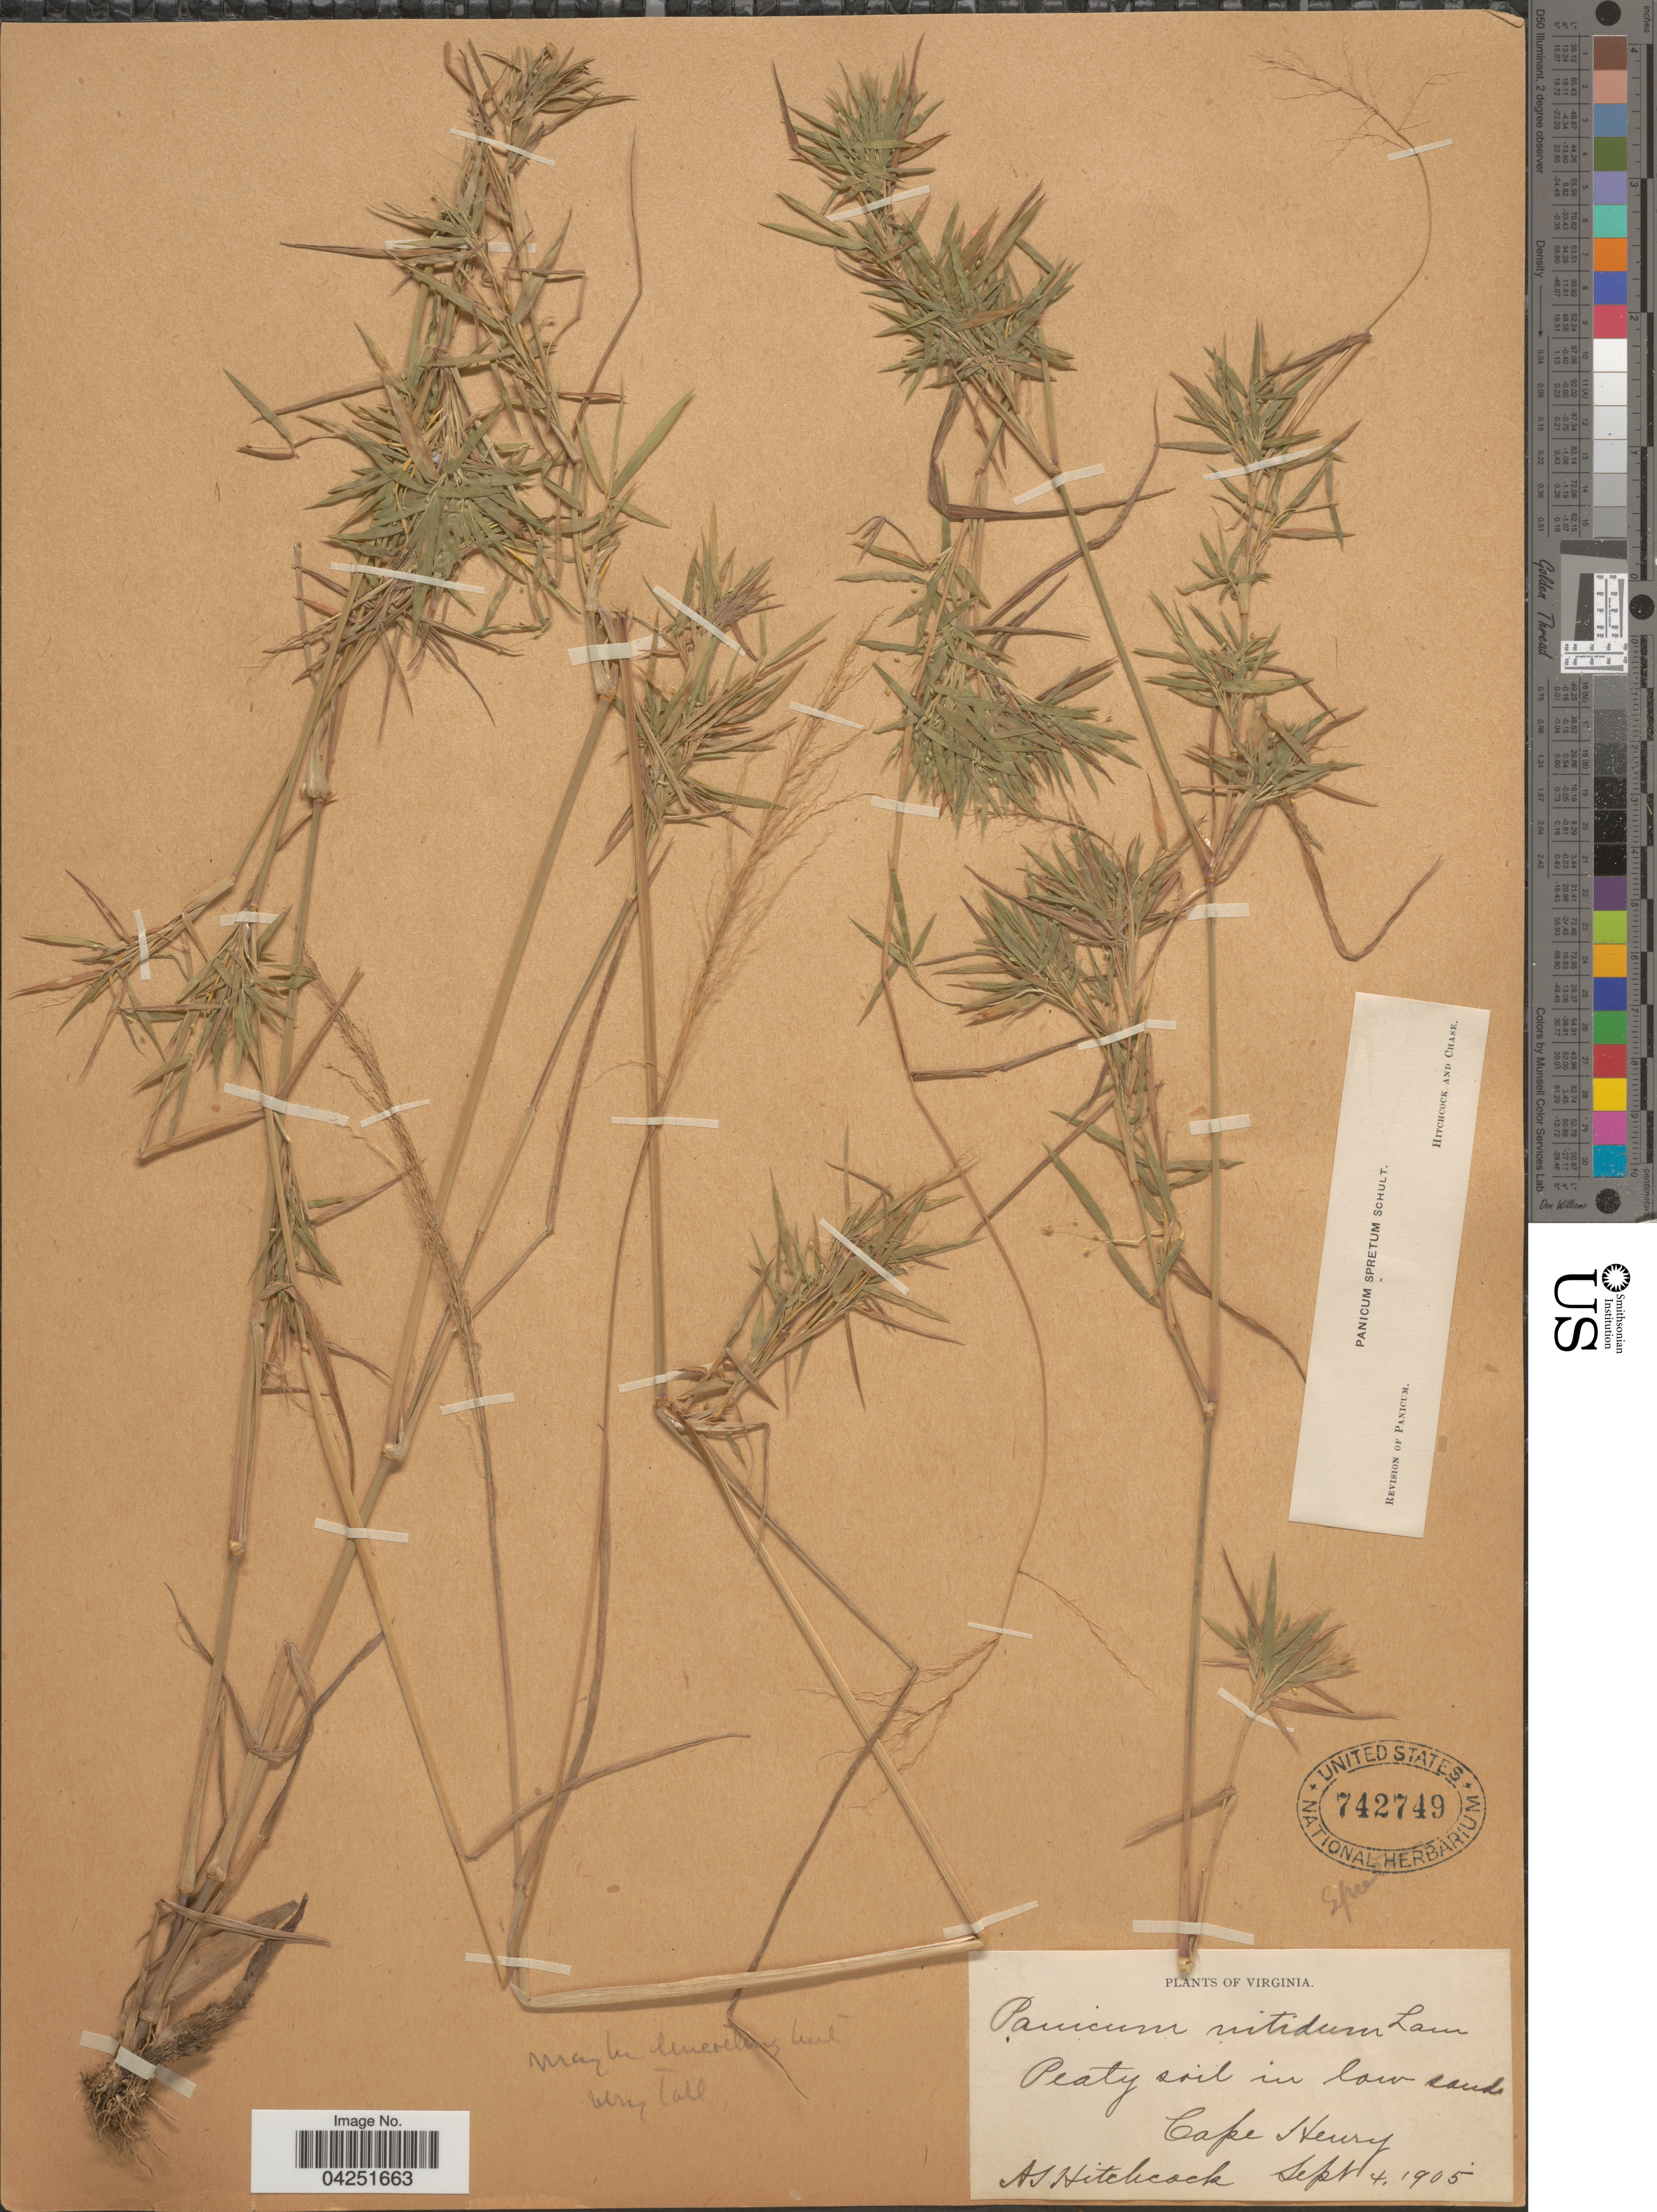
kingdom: Plantae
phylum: Tracheophyta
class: Liliopsida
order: Poales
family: Poaceae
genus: Dichanthelium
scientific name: Dichanthelium acuminatum var. densiflorum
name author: (Rand & Redfield) Gould & C.A. Clark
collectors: A. S. Hitchcock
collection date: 1905-09-04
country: United States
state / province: Virginia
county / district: City of Virginia Beach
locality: Cape Henry.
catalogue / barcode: US 742749